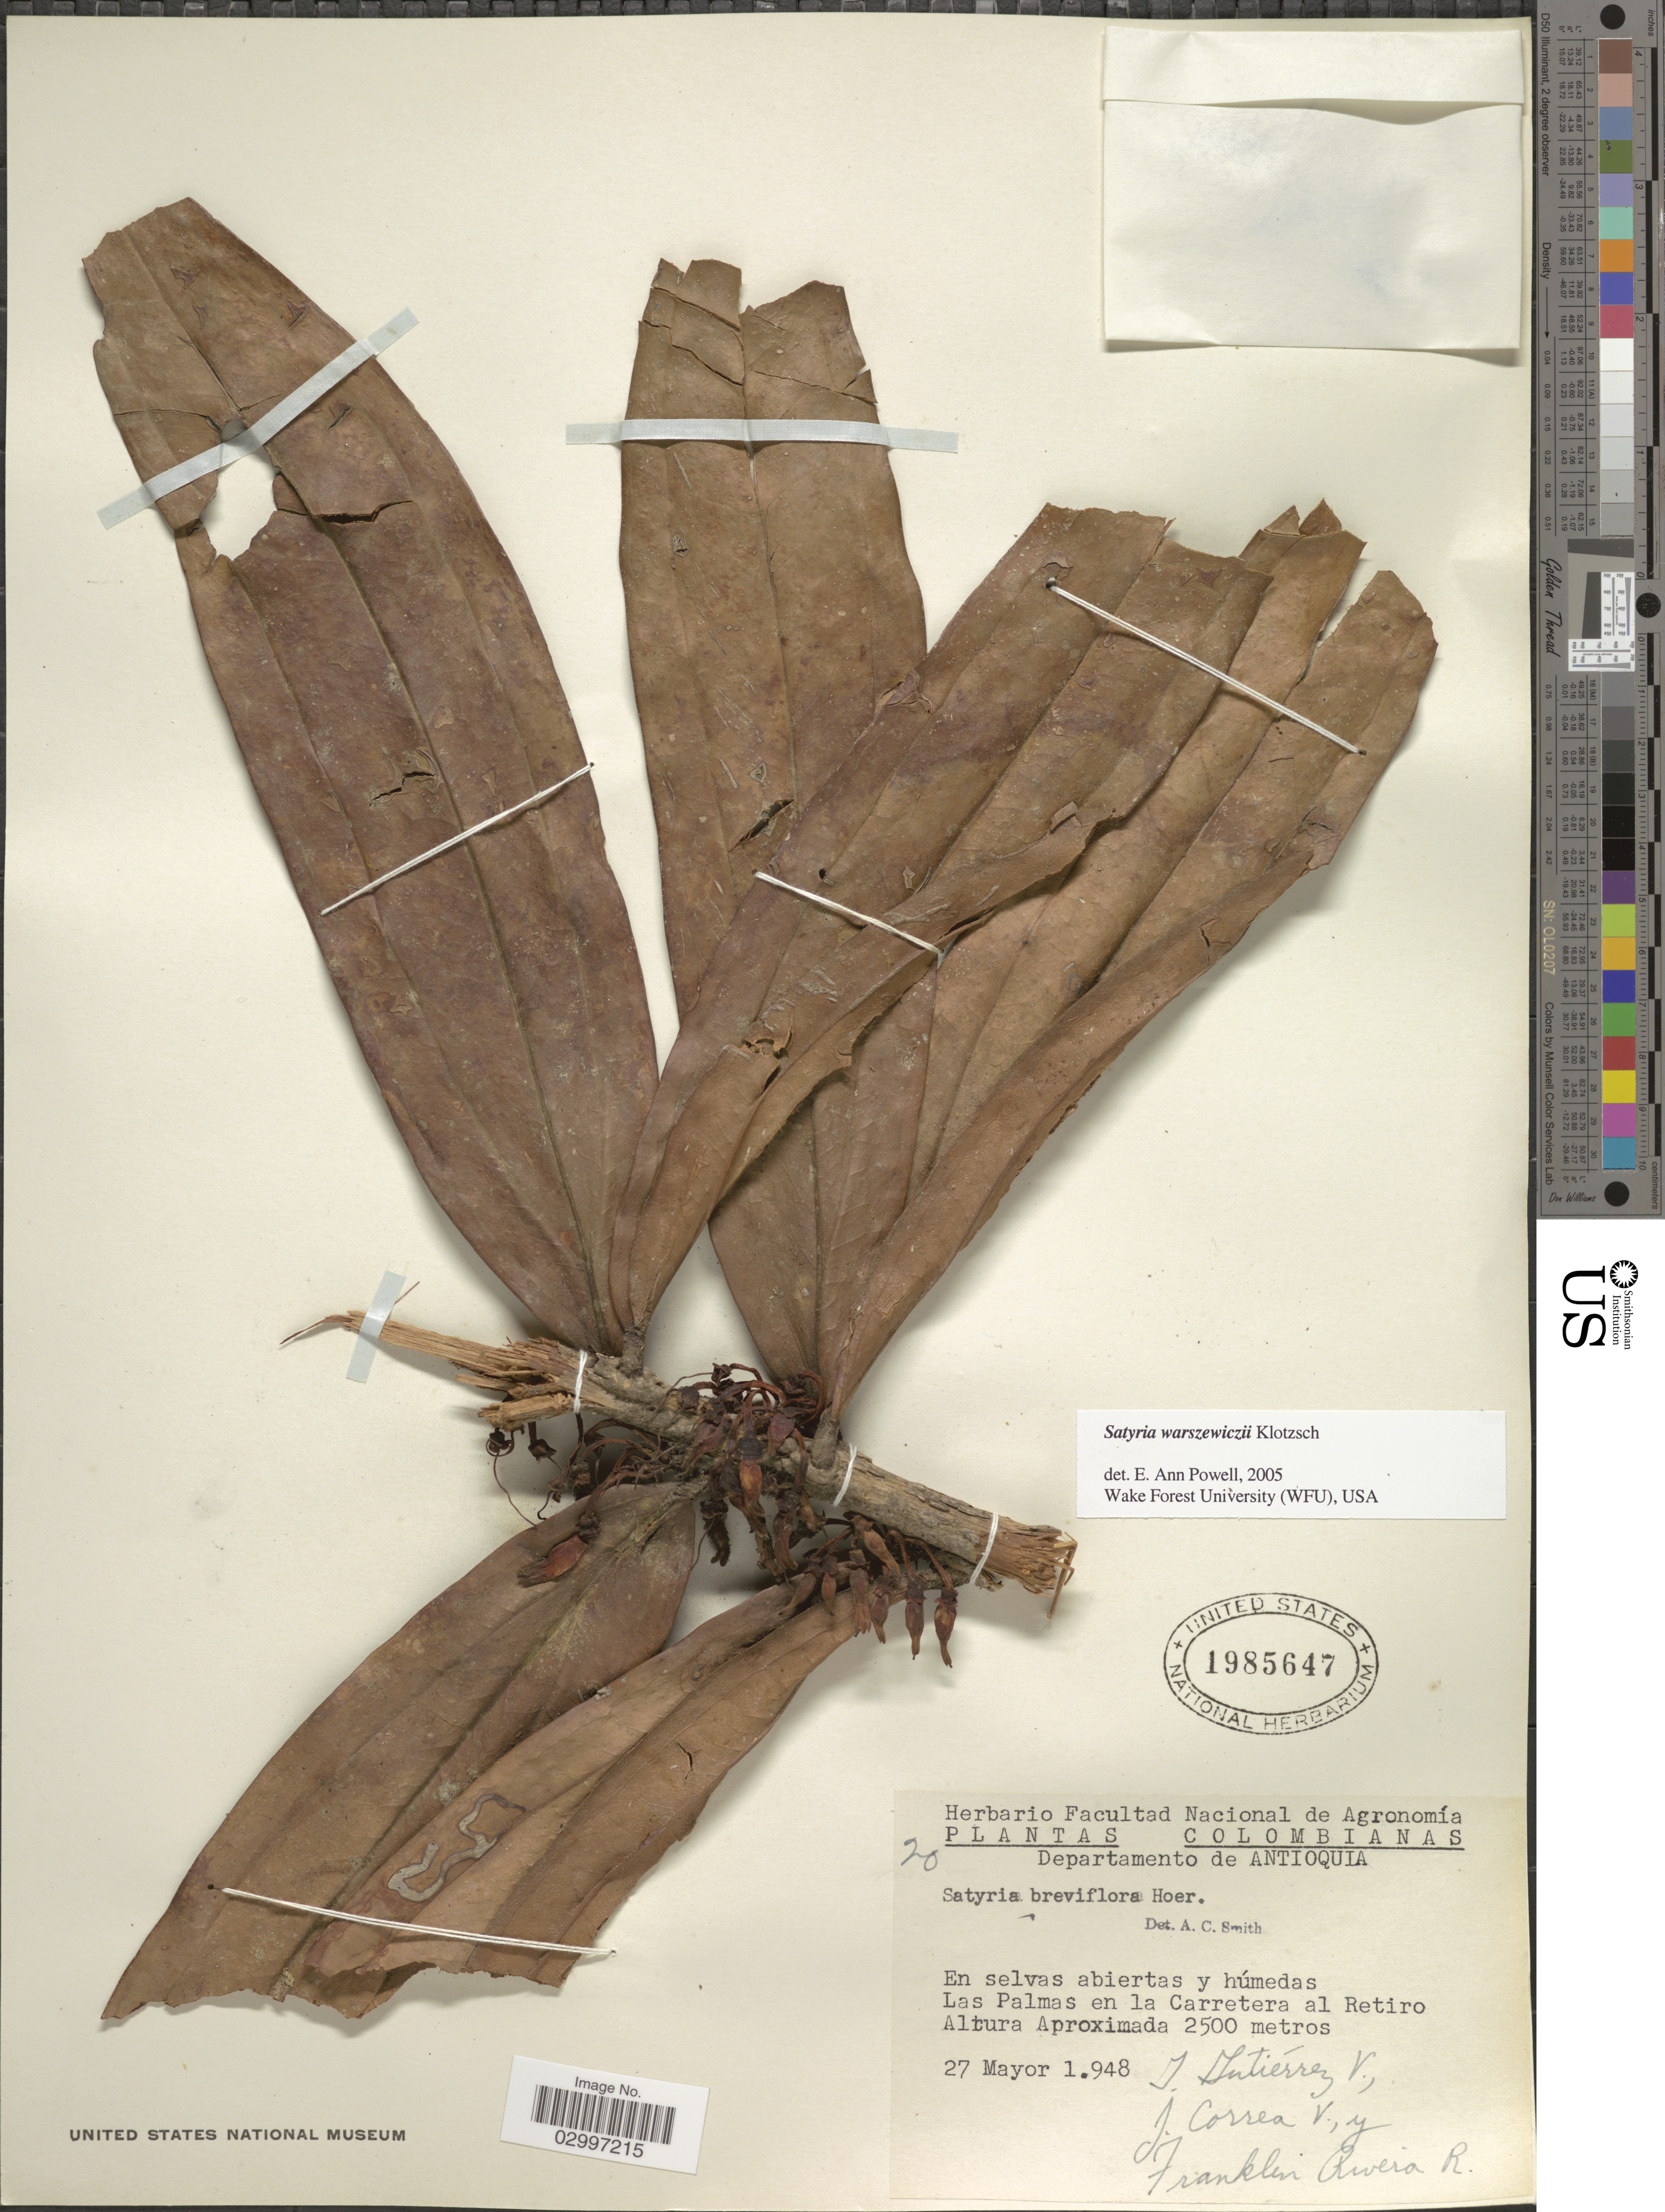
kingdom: Plantae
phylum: Tracheophyta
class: Magnoliopsida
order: Ericales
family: Ericaceae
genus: Satyria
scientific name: Satyria warszewiczii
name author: Klotzsch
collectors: G. Gutiérrez V., J. Correa V. & F. Rivera R.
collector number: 20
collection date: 1948-05-27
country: Colombia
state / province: Antioquia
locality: Departamento de Antioquia, Las Palmas en la Carretera al Retiro.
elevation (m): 2500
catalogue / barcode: US 1985647